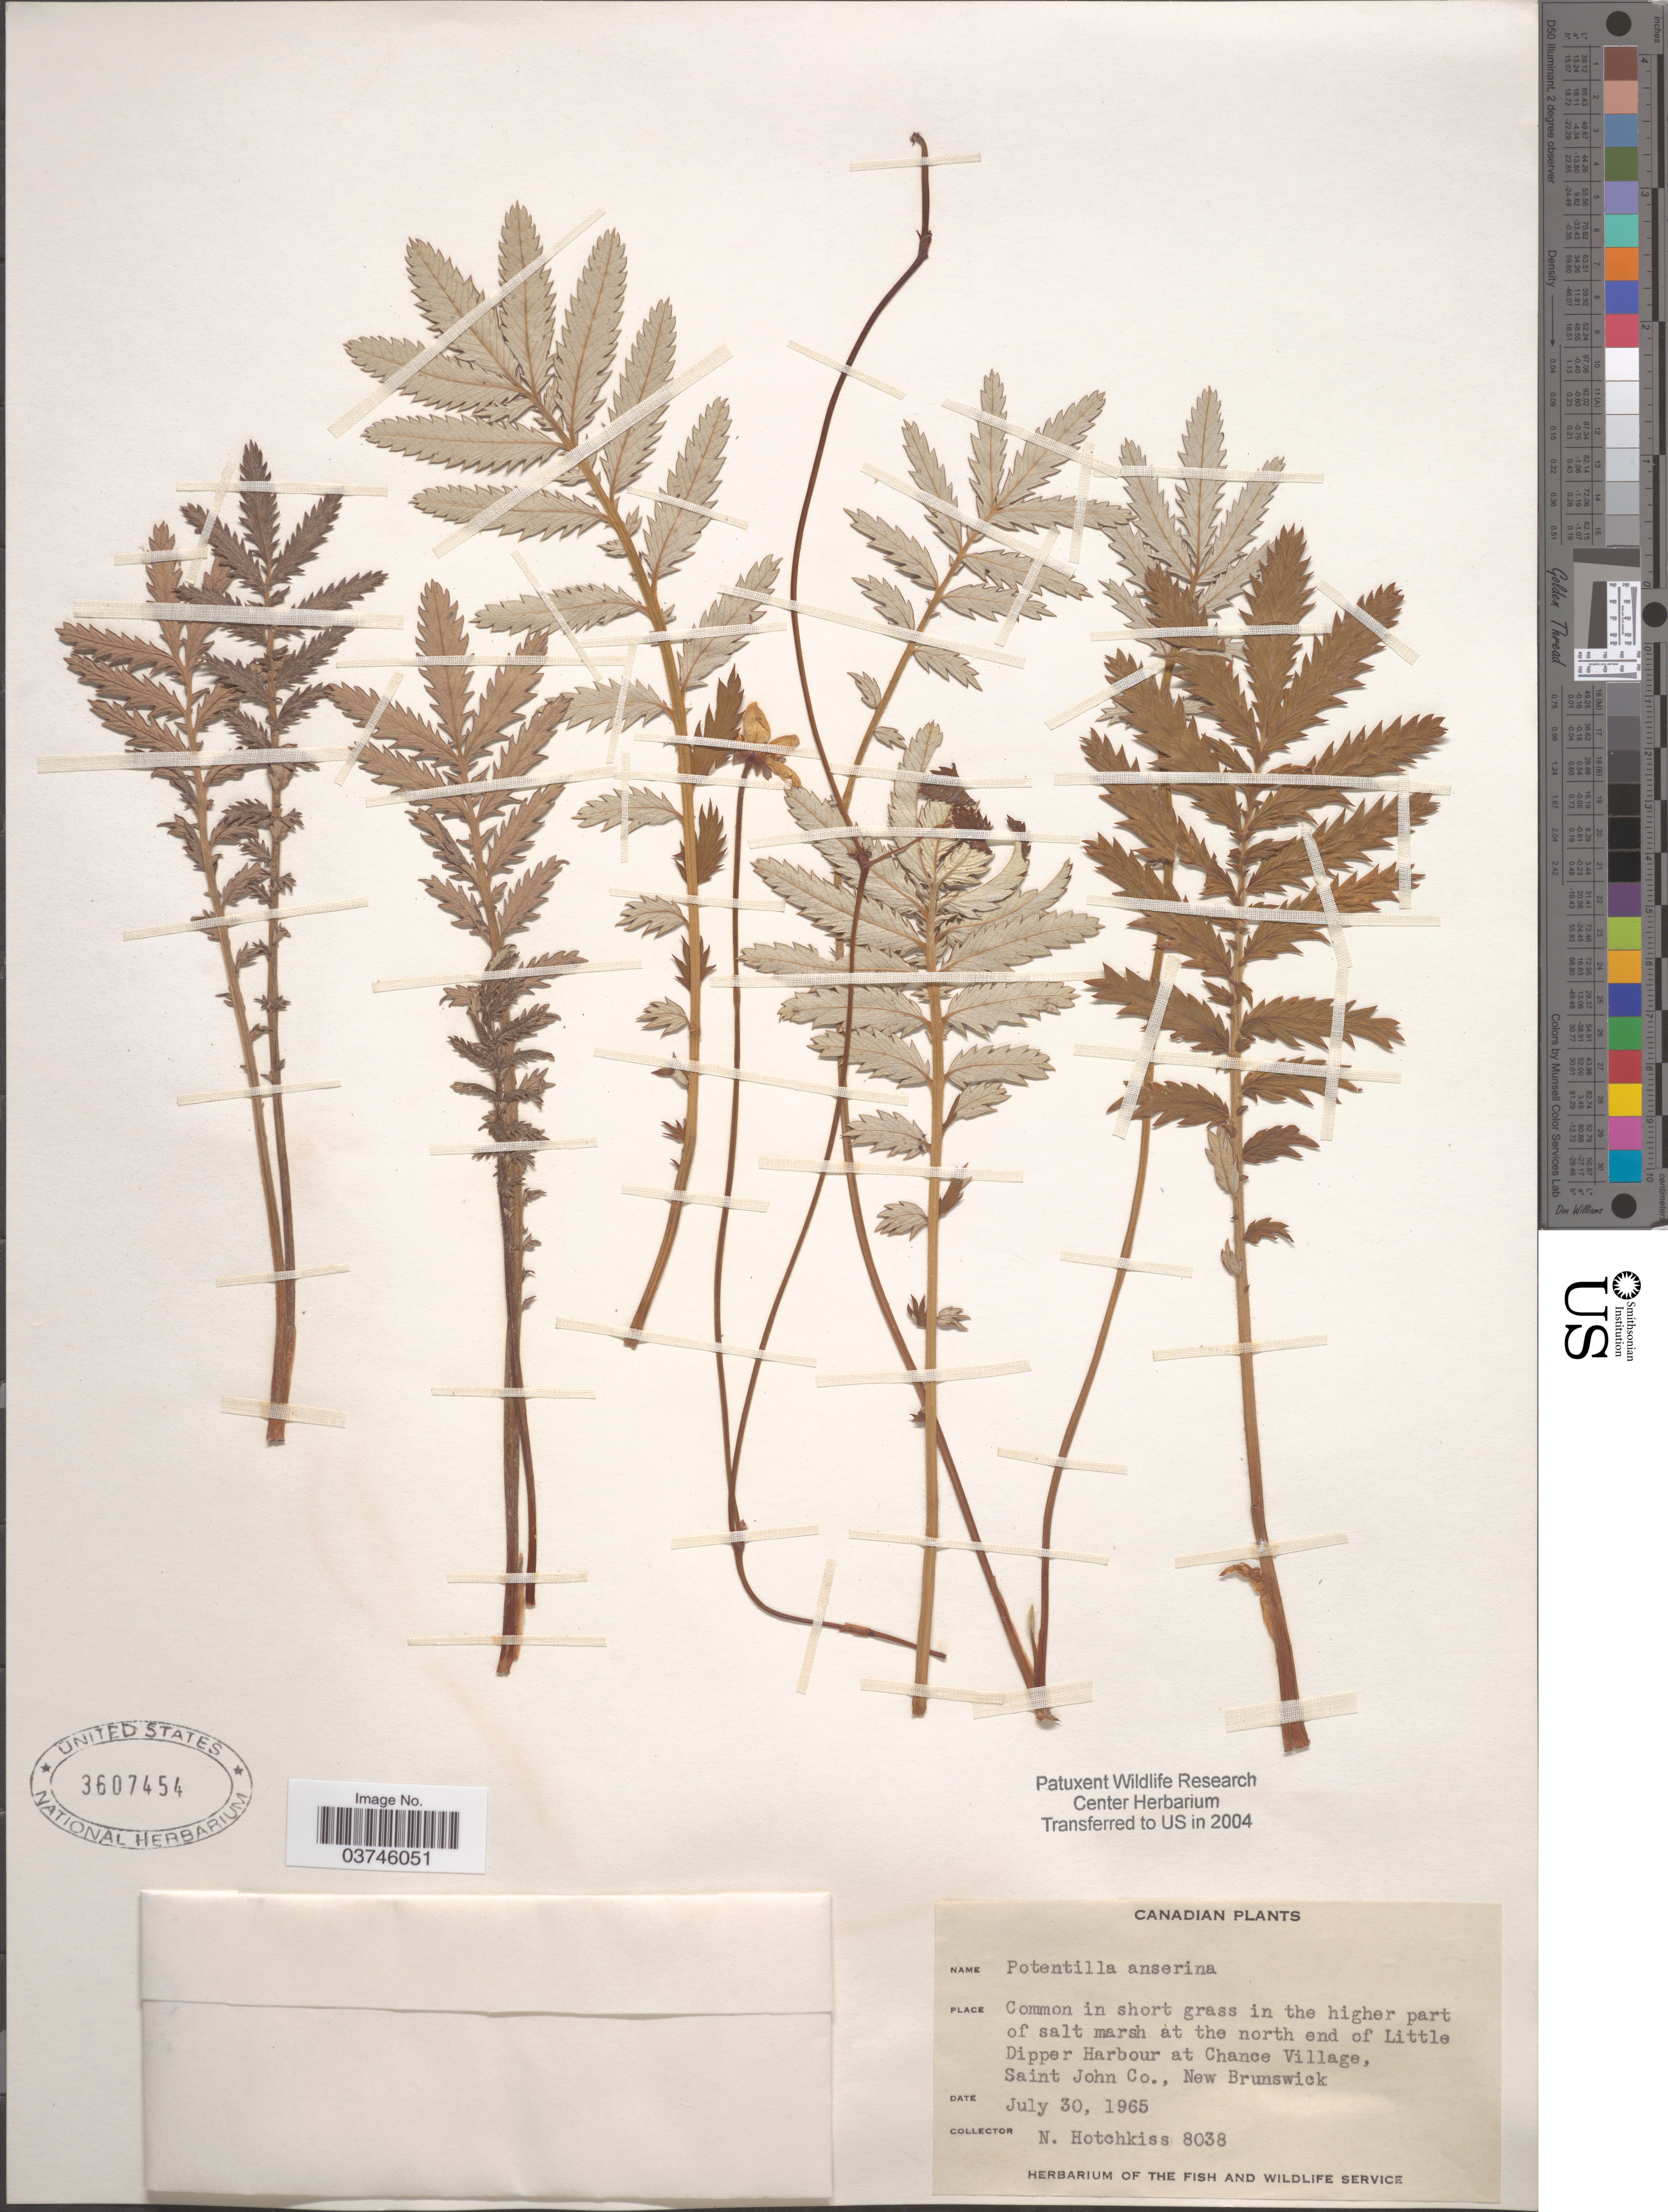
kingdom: Plantae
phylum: Tracheophyta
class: Magnoliopsida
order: Rosales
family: Rosaceae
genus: Argentina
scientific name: Argentina anserina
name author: (L.) Rydb.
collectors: N. Hotchkiss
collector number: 8038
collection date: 1965-07-30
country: Canada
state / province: New Brunswick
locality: Short grass in the higher part of salt marsh at the north end of Little Dipper Harbour at Chance Village, Saint John Co.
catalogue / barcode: US 3607454